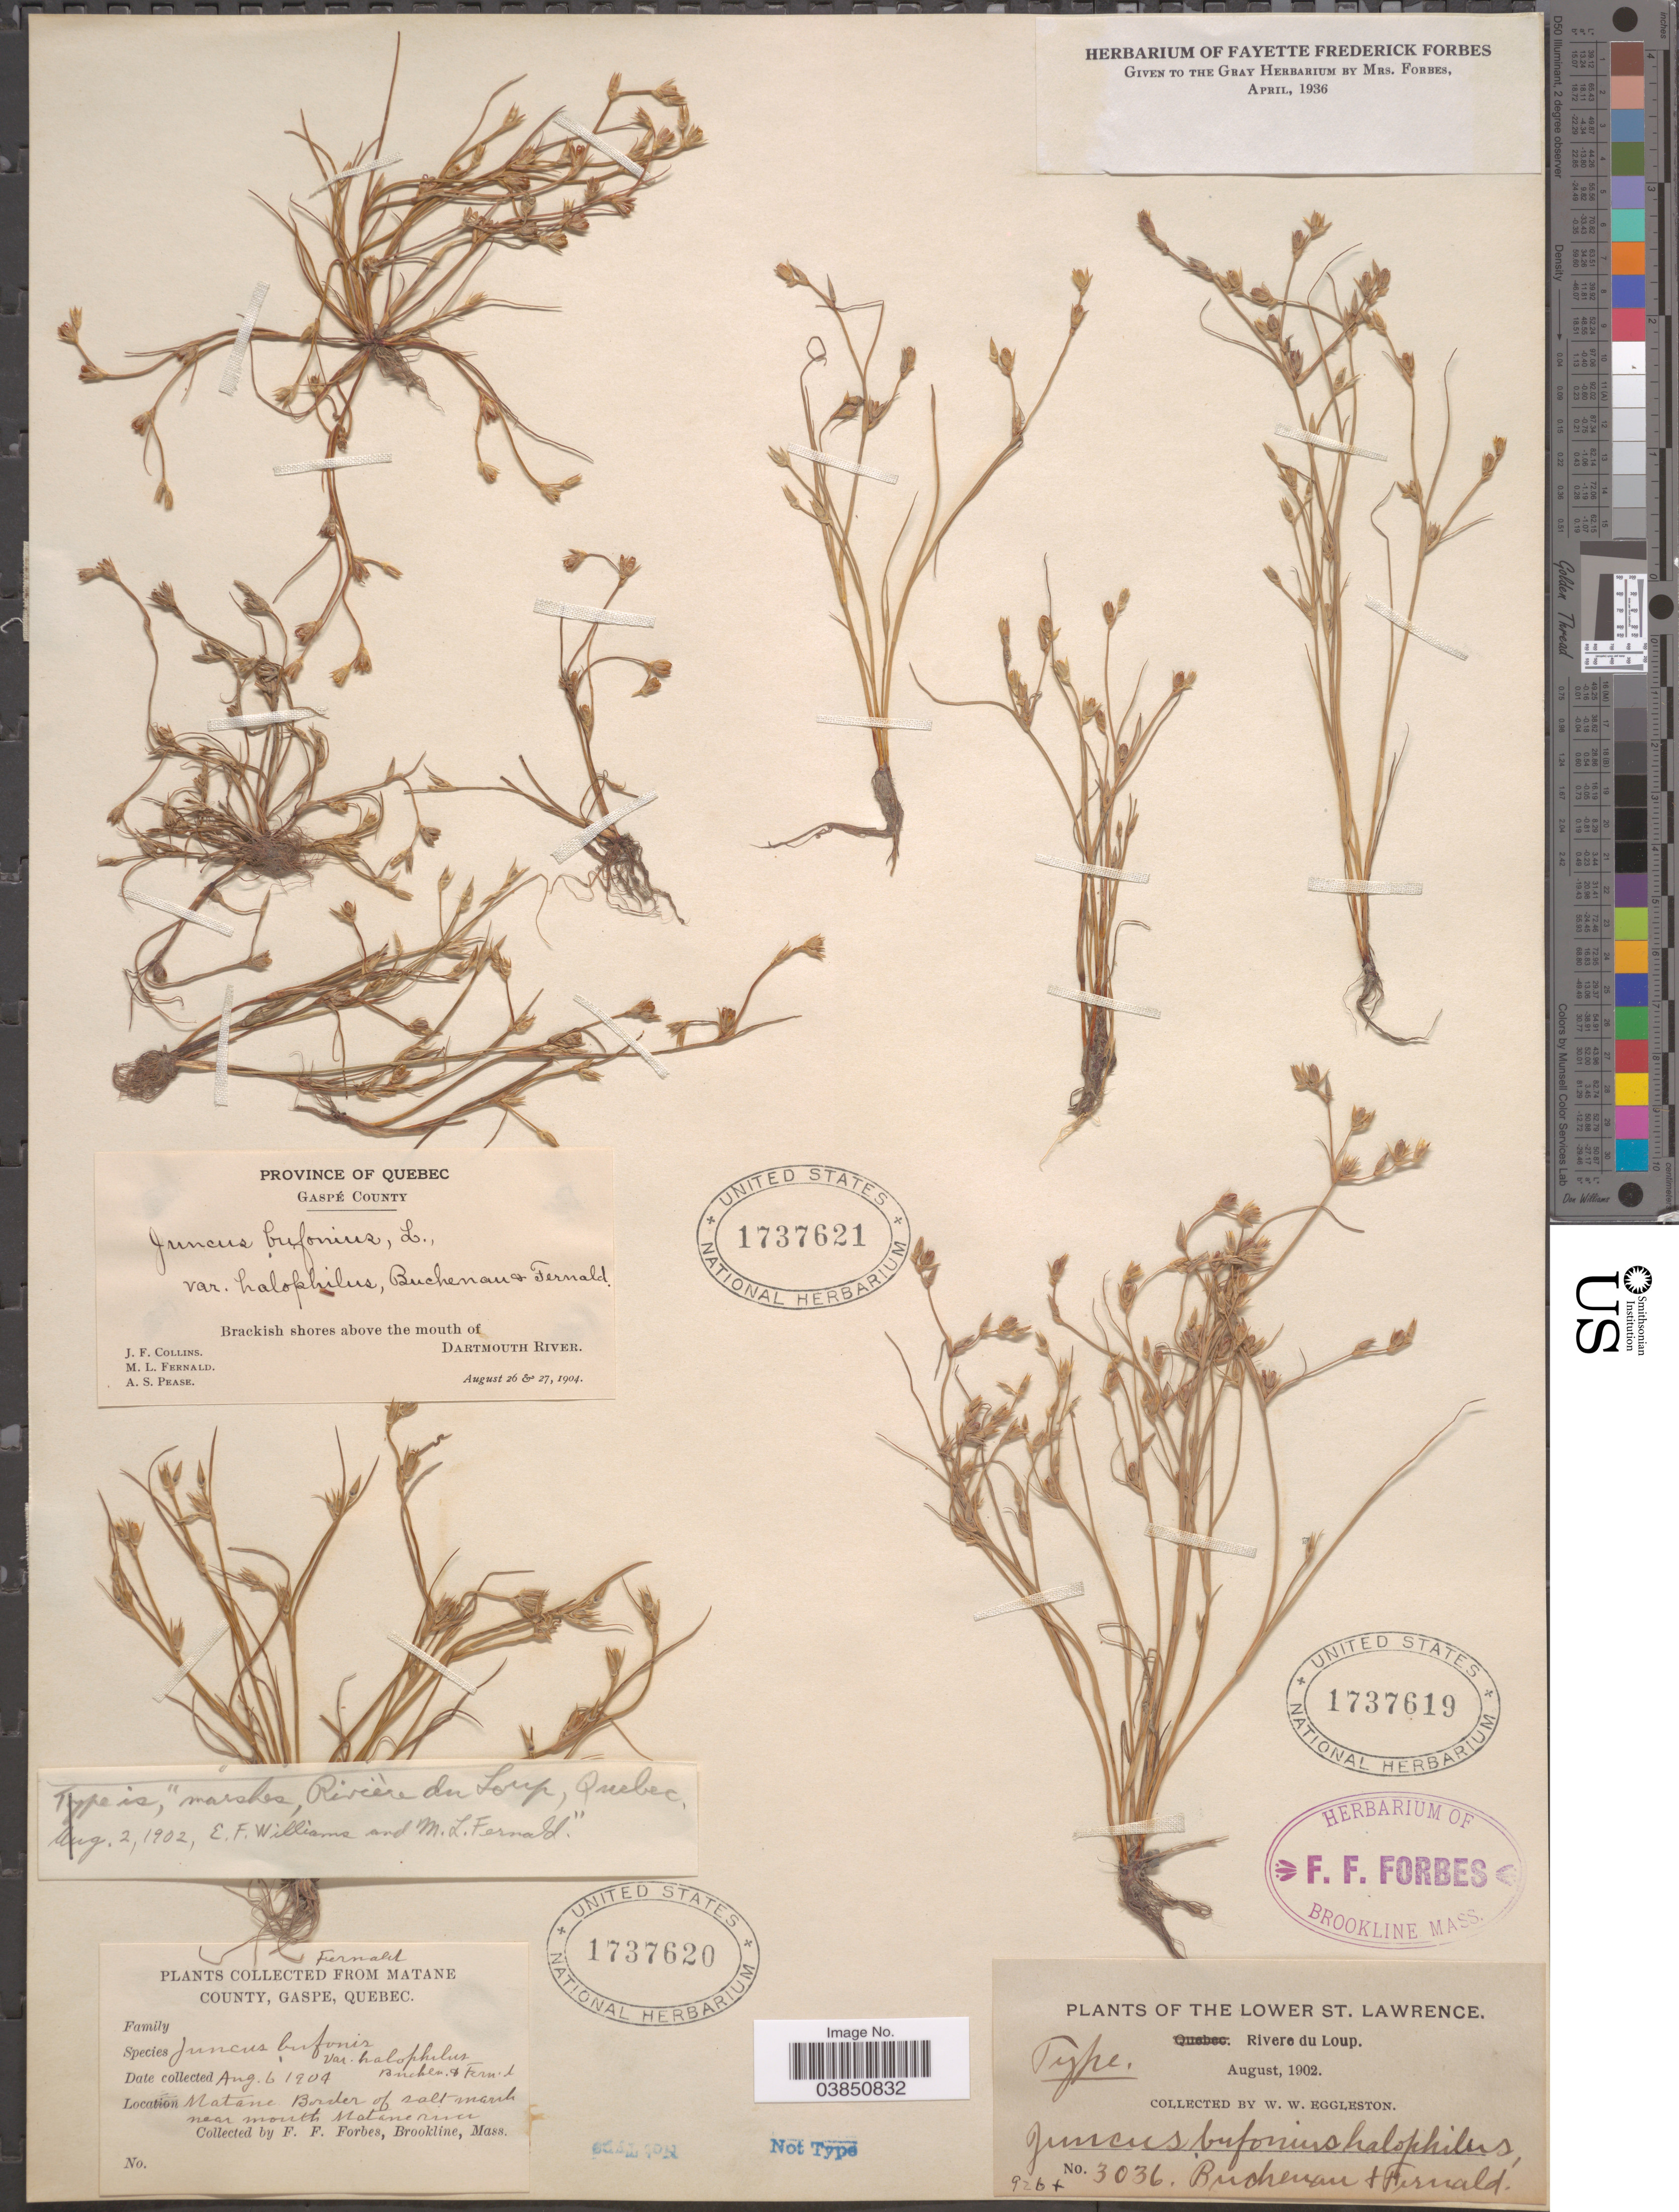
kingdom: Plantae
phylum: Tracheophyta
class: Liliopsida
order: Poales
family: Juncaceae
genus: Juncus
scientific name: Juncus bufonius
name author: L.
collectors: J. Collins, M. L. Fernald & A. S. Pease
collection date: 1904-08-26/1904-08-27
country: Canada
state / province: Quebec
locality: Gaspé County. Above the mouth of Dartmouth River.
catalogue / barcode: US 1737621